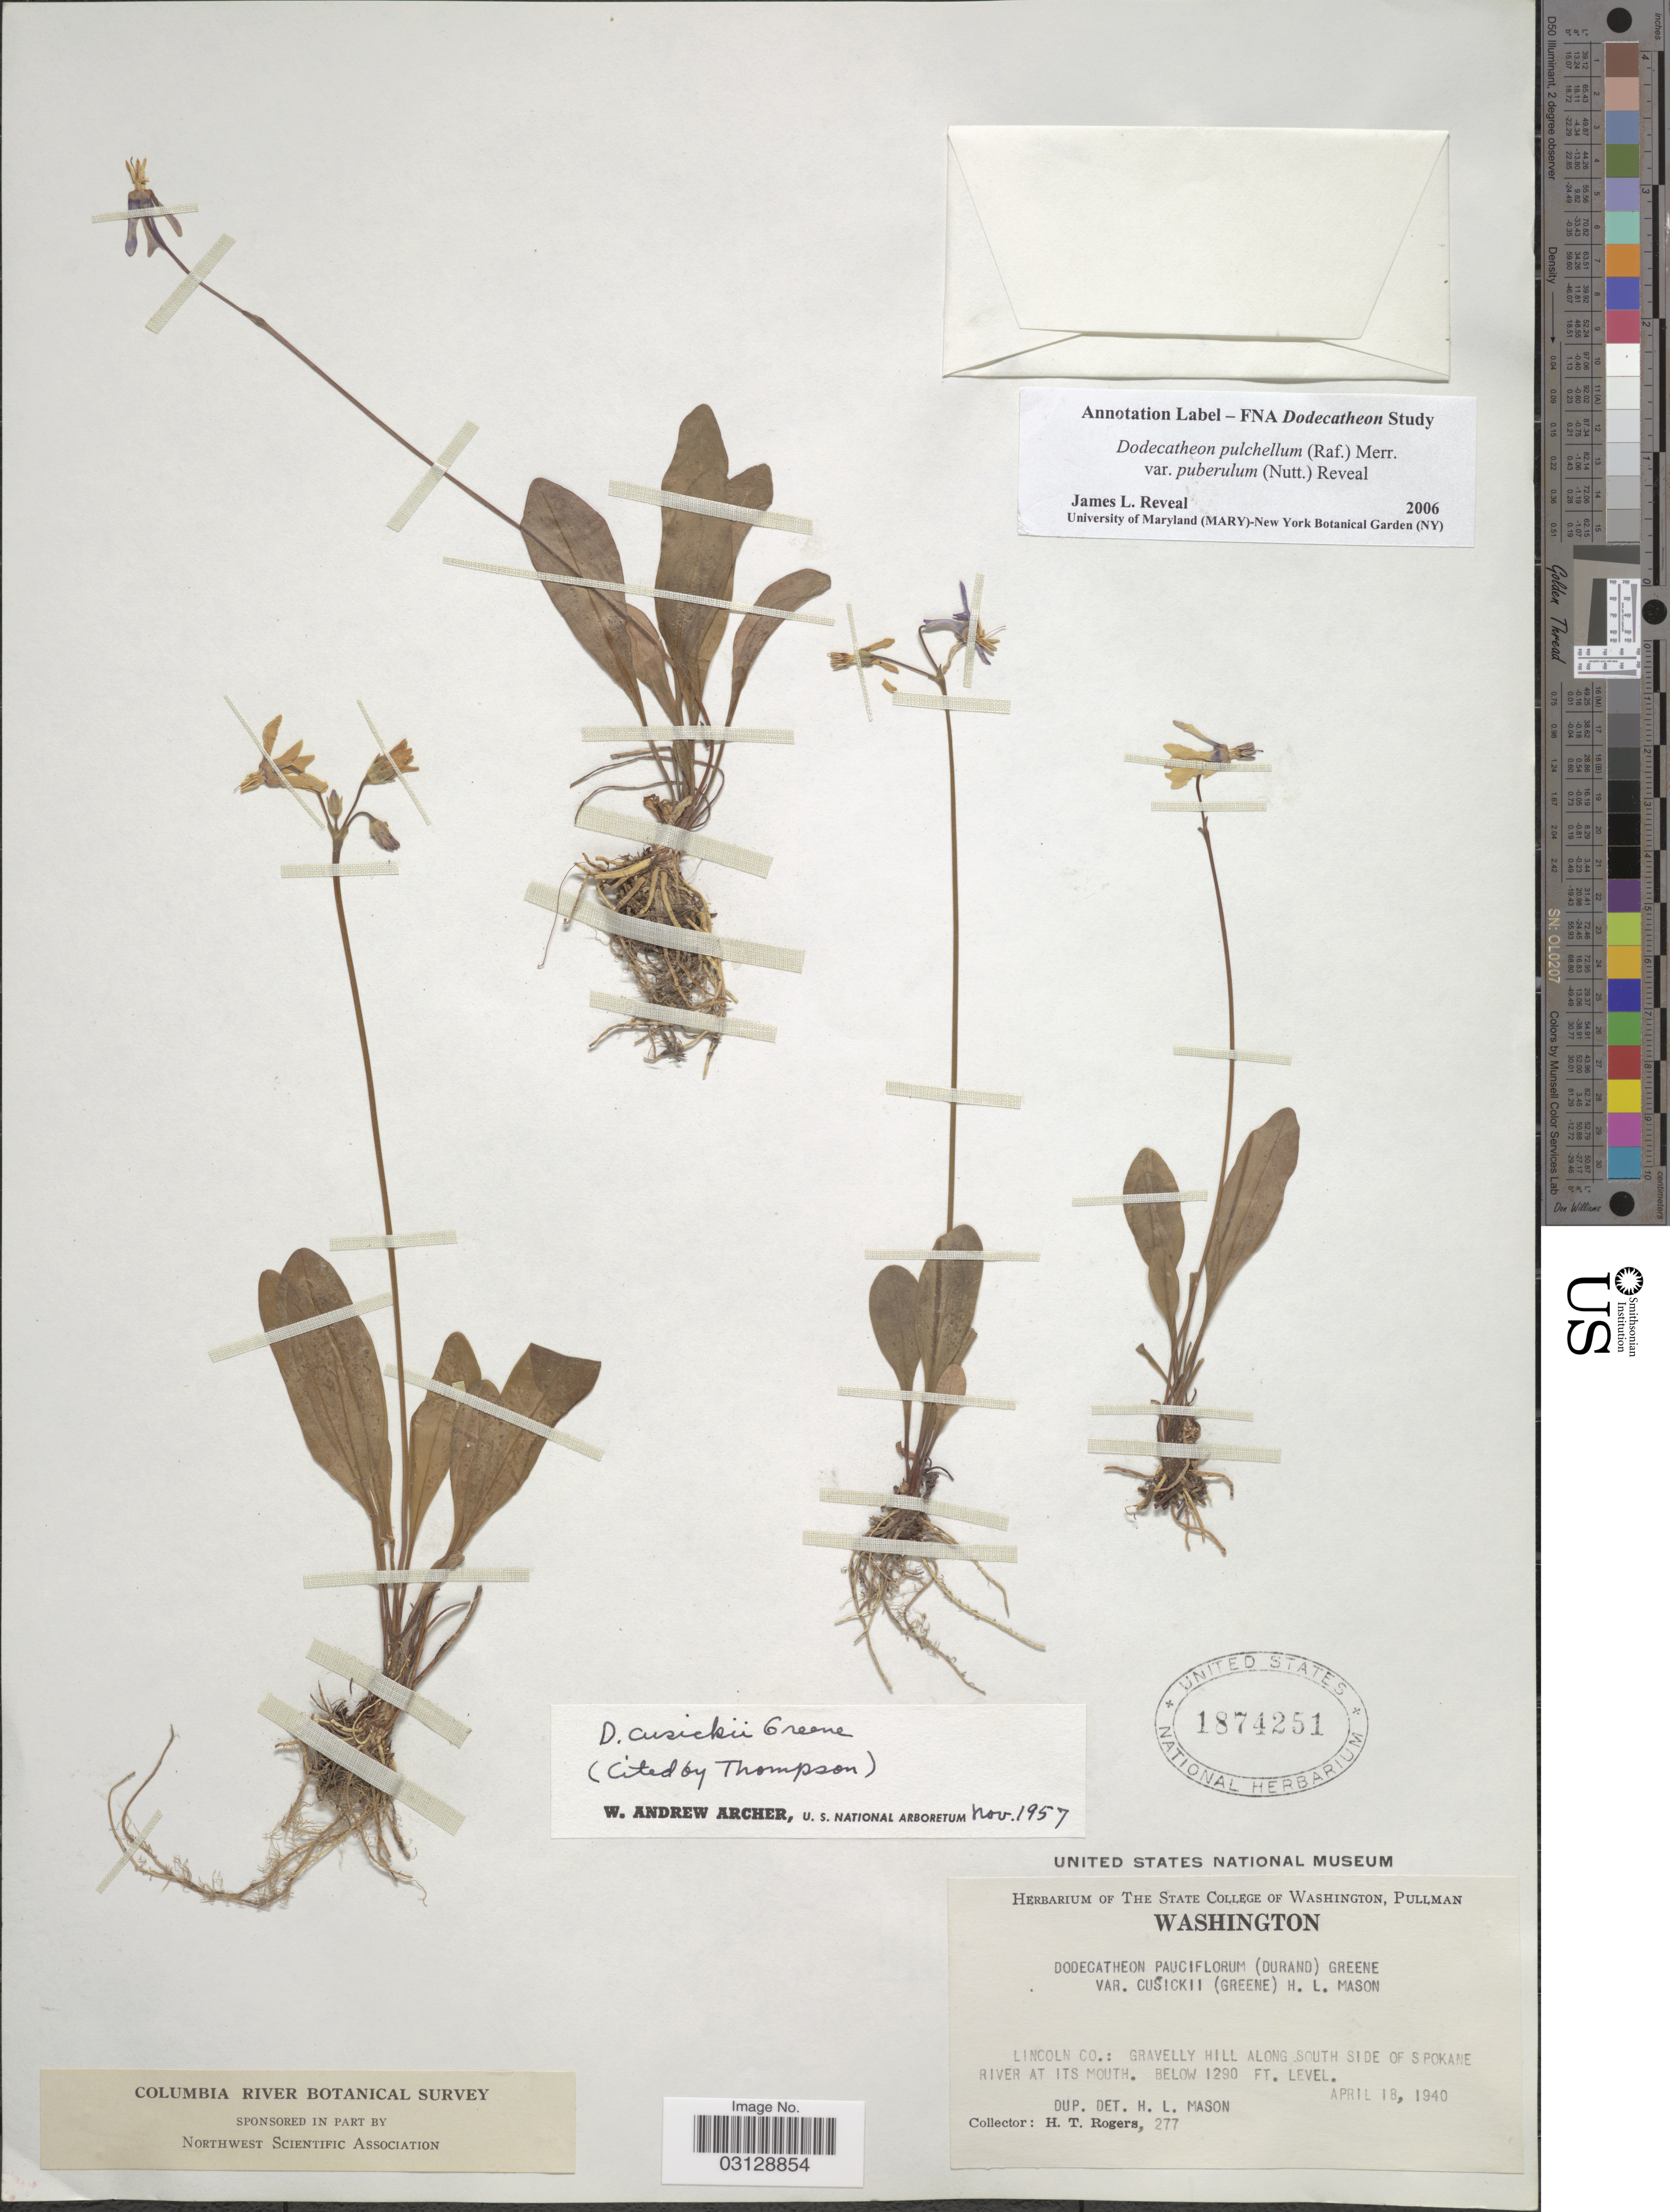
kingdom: Plantae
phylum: Tracheophyta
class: Magnoliopsida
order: Ericales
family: Primulaceae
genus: Dodecatheon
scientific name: Dodecatheon pulchellum var. cusickii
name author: (Greene) Reveal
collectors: H. Rogers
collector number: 277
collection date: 1940-04-18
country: United States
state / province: Washington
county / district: Lincoln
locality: Lincoln Co.: gravelly hill along south side of Spokane River at its mouth.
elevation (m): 393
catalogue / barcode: US 1874251